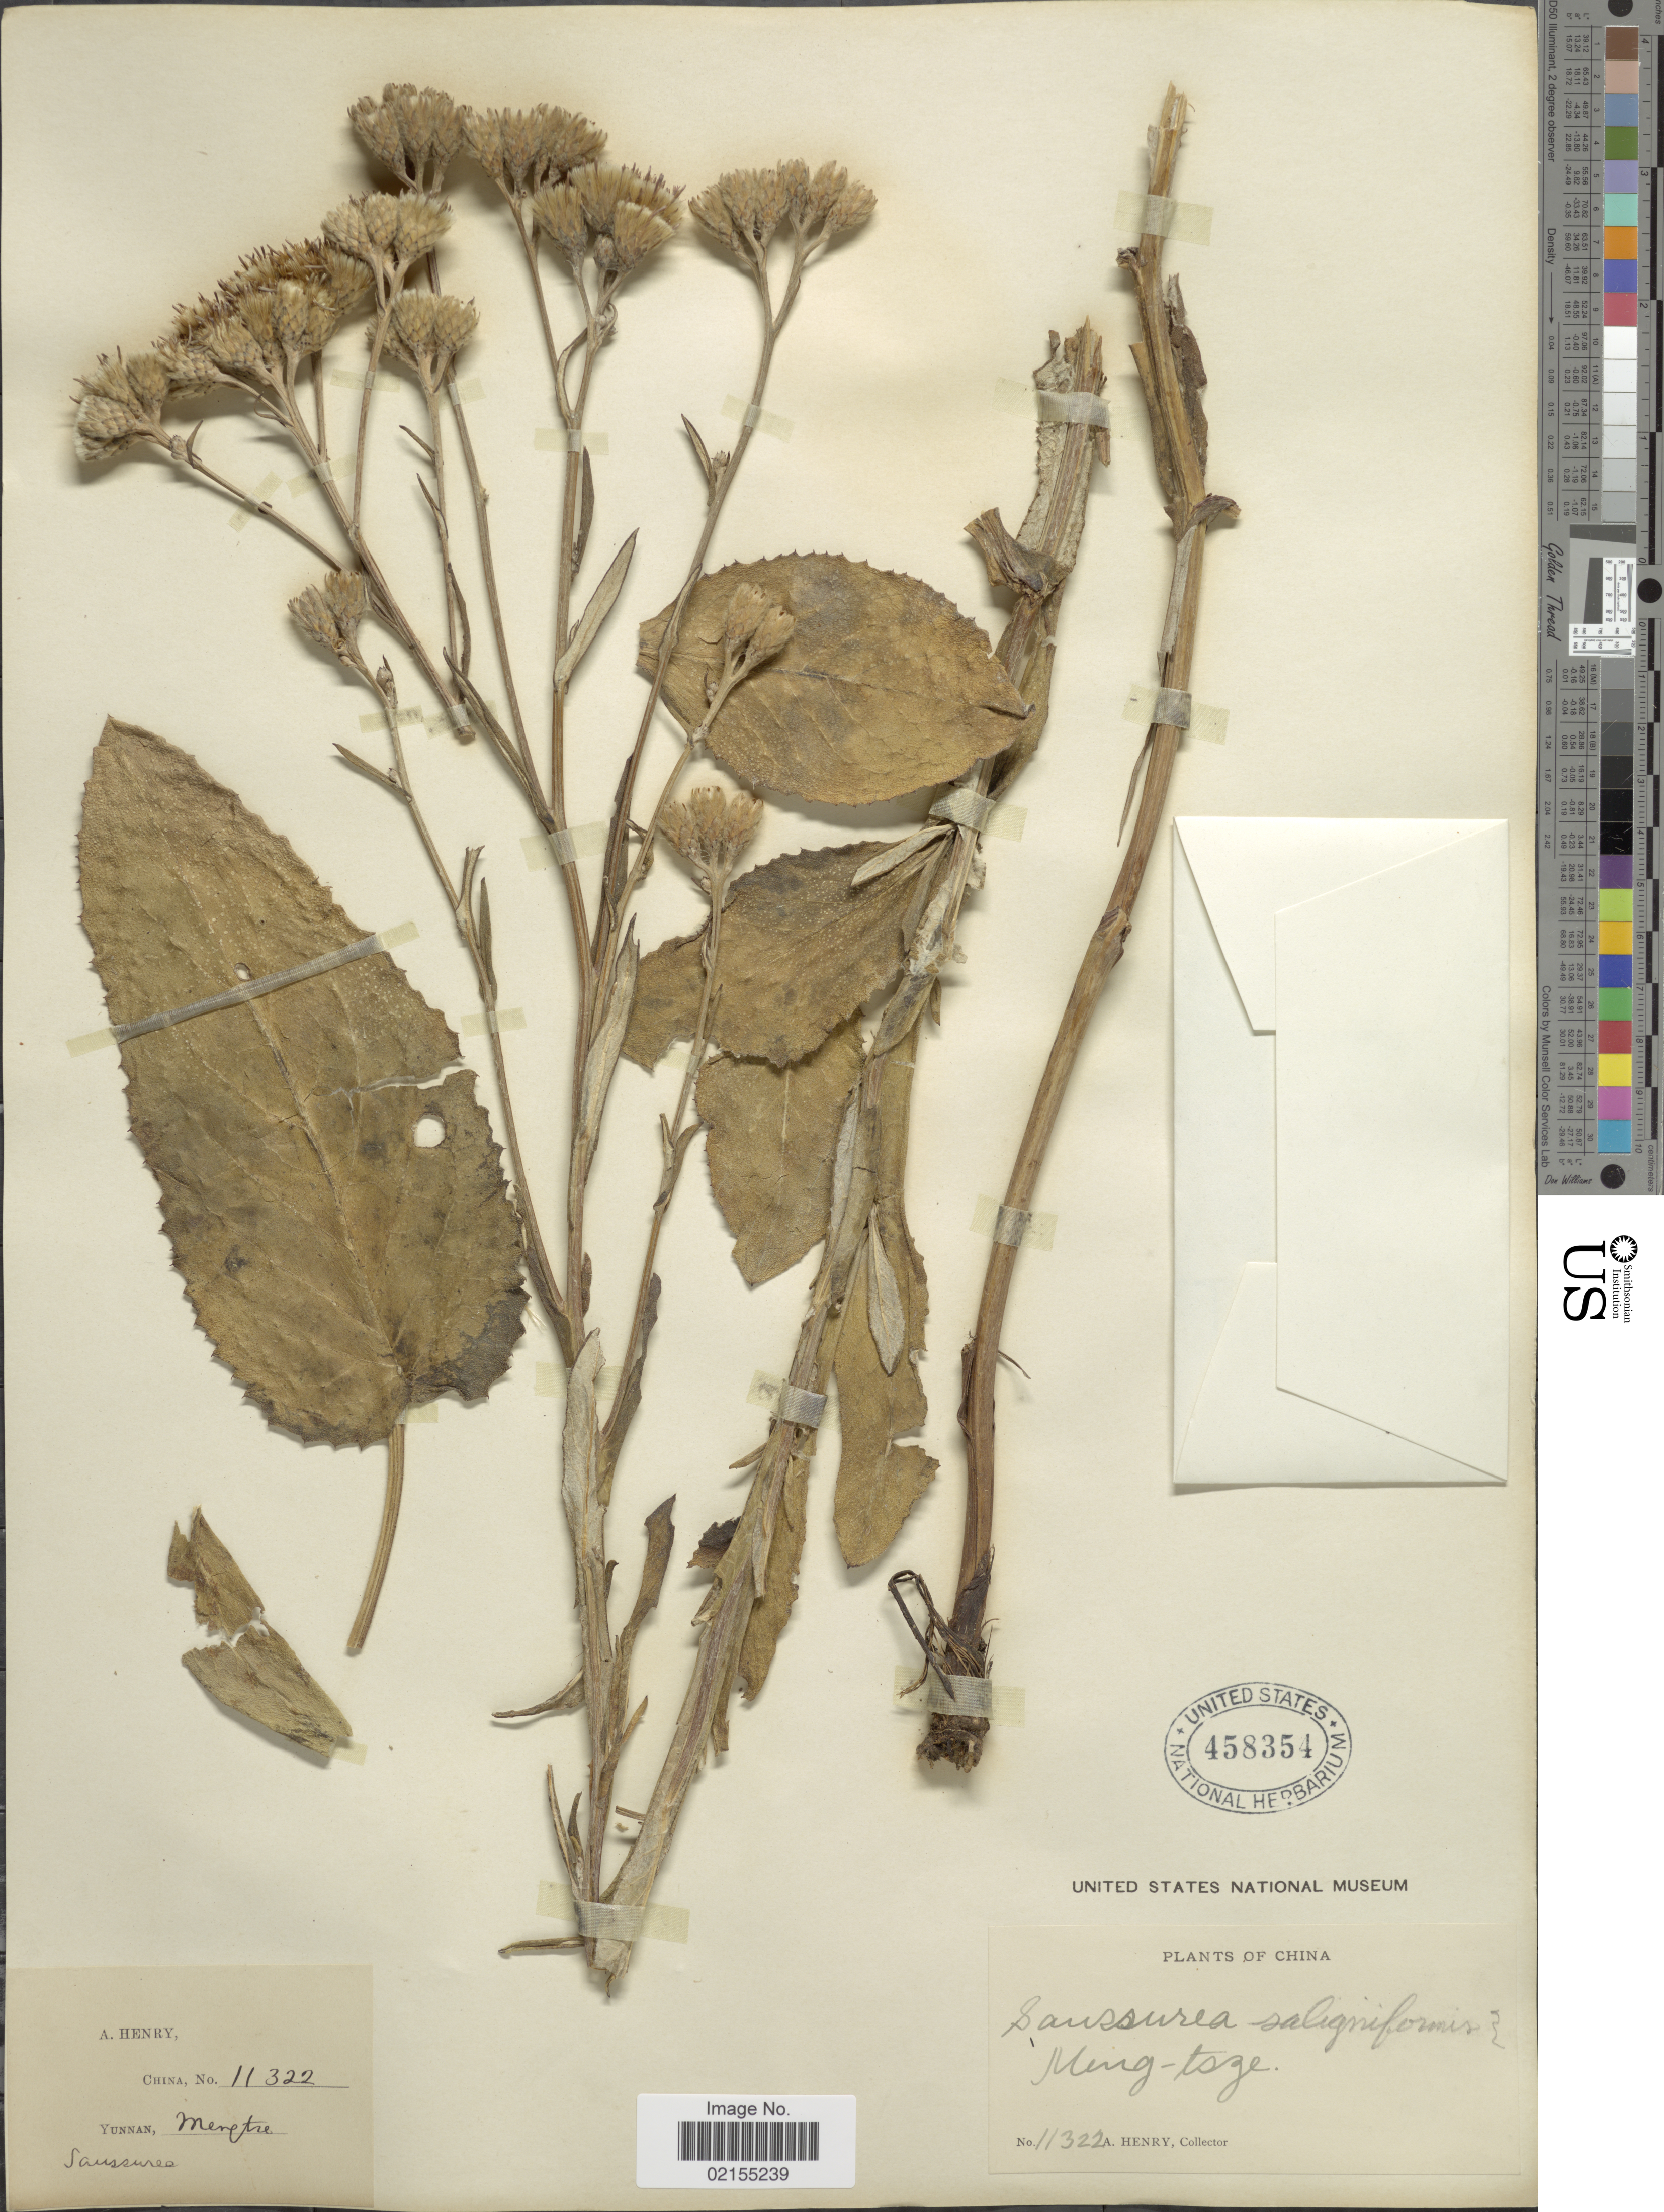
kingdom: Plantae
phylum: Tracheophyta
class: Magnoliopsida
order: Asterales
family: Asteraceae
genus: Saussurea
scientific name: Saussurea chetchozensis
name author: Franch.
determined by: Chen, Yousheng S.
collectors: A. Henry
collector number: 11322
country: China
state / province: Yunnan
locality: Mengtze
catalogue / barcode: US 458354